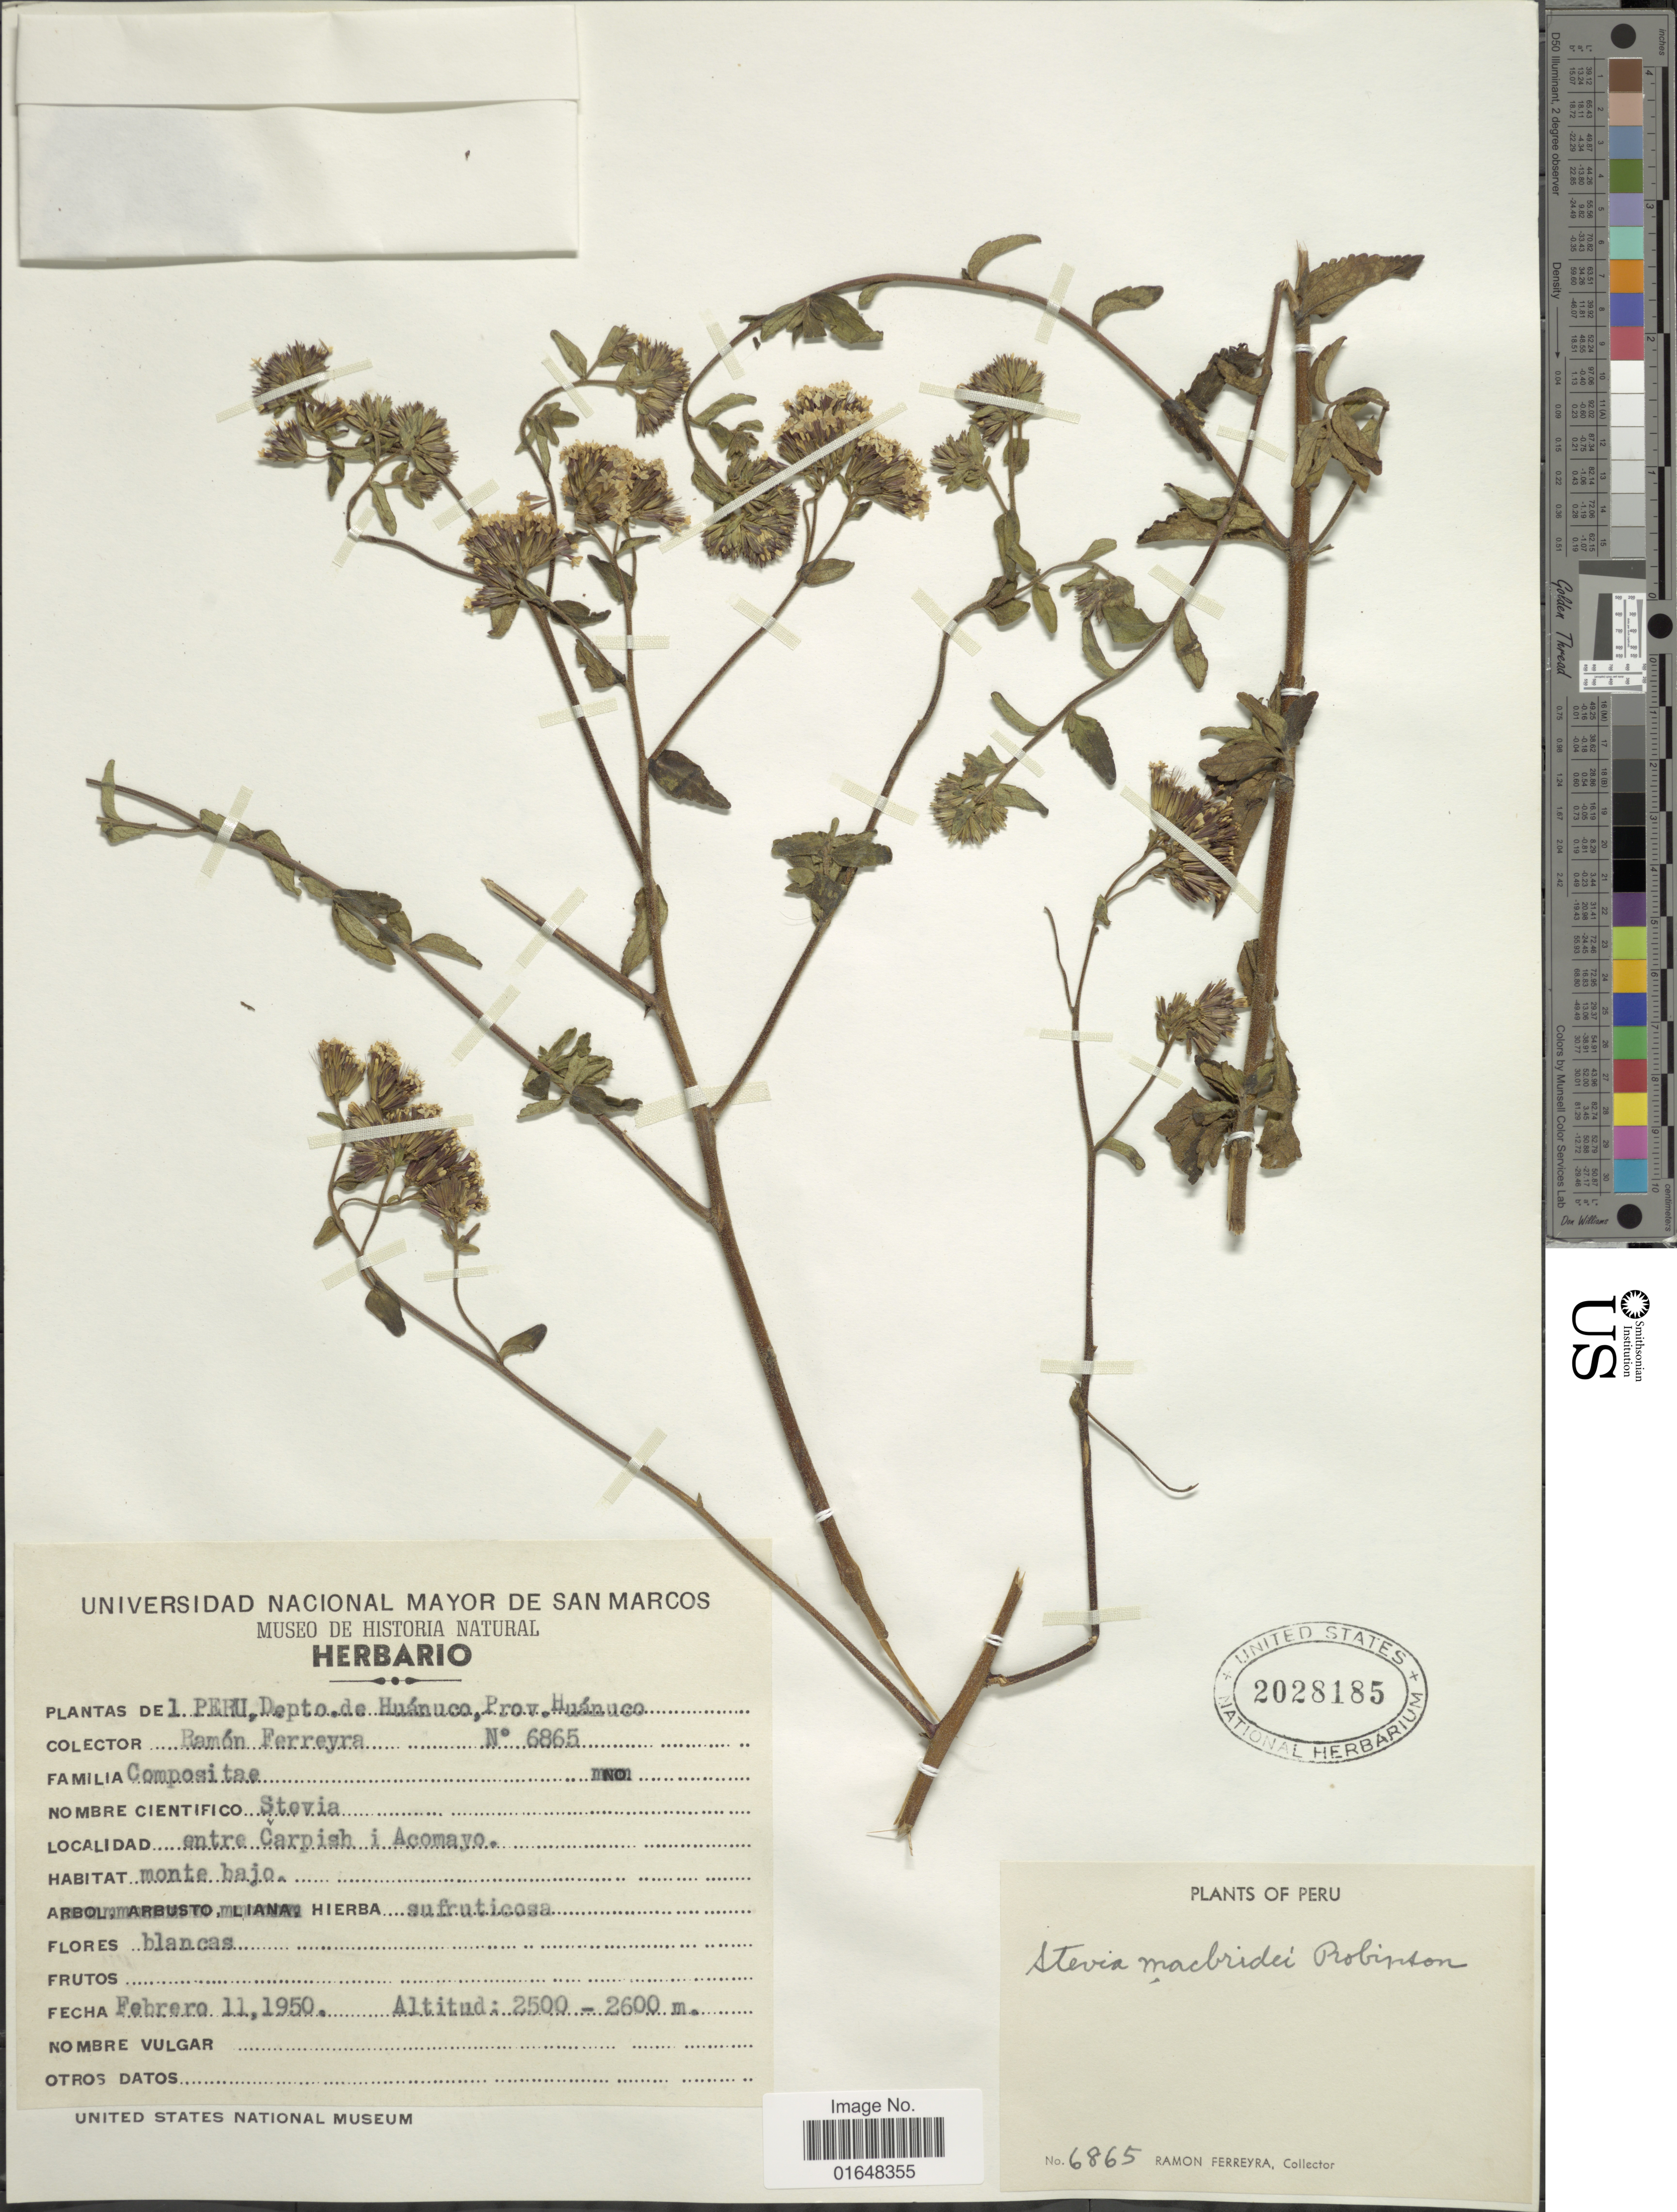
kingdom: Plantae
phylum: Tracheophyta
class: Magnoliopsida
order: Asterales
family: Asteraceae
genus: Stevia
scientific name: Stevia macbridei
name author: B.L. Rob.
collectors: R. A. Ferreyra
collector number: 6865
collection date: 1950-02-11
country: Peru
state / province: Huánuco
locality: Depto. de Huánuco, Prov. Huánuco. Entre Carpish i Acomayo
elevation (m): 2500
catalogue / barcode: US 2028185